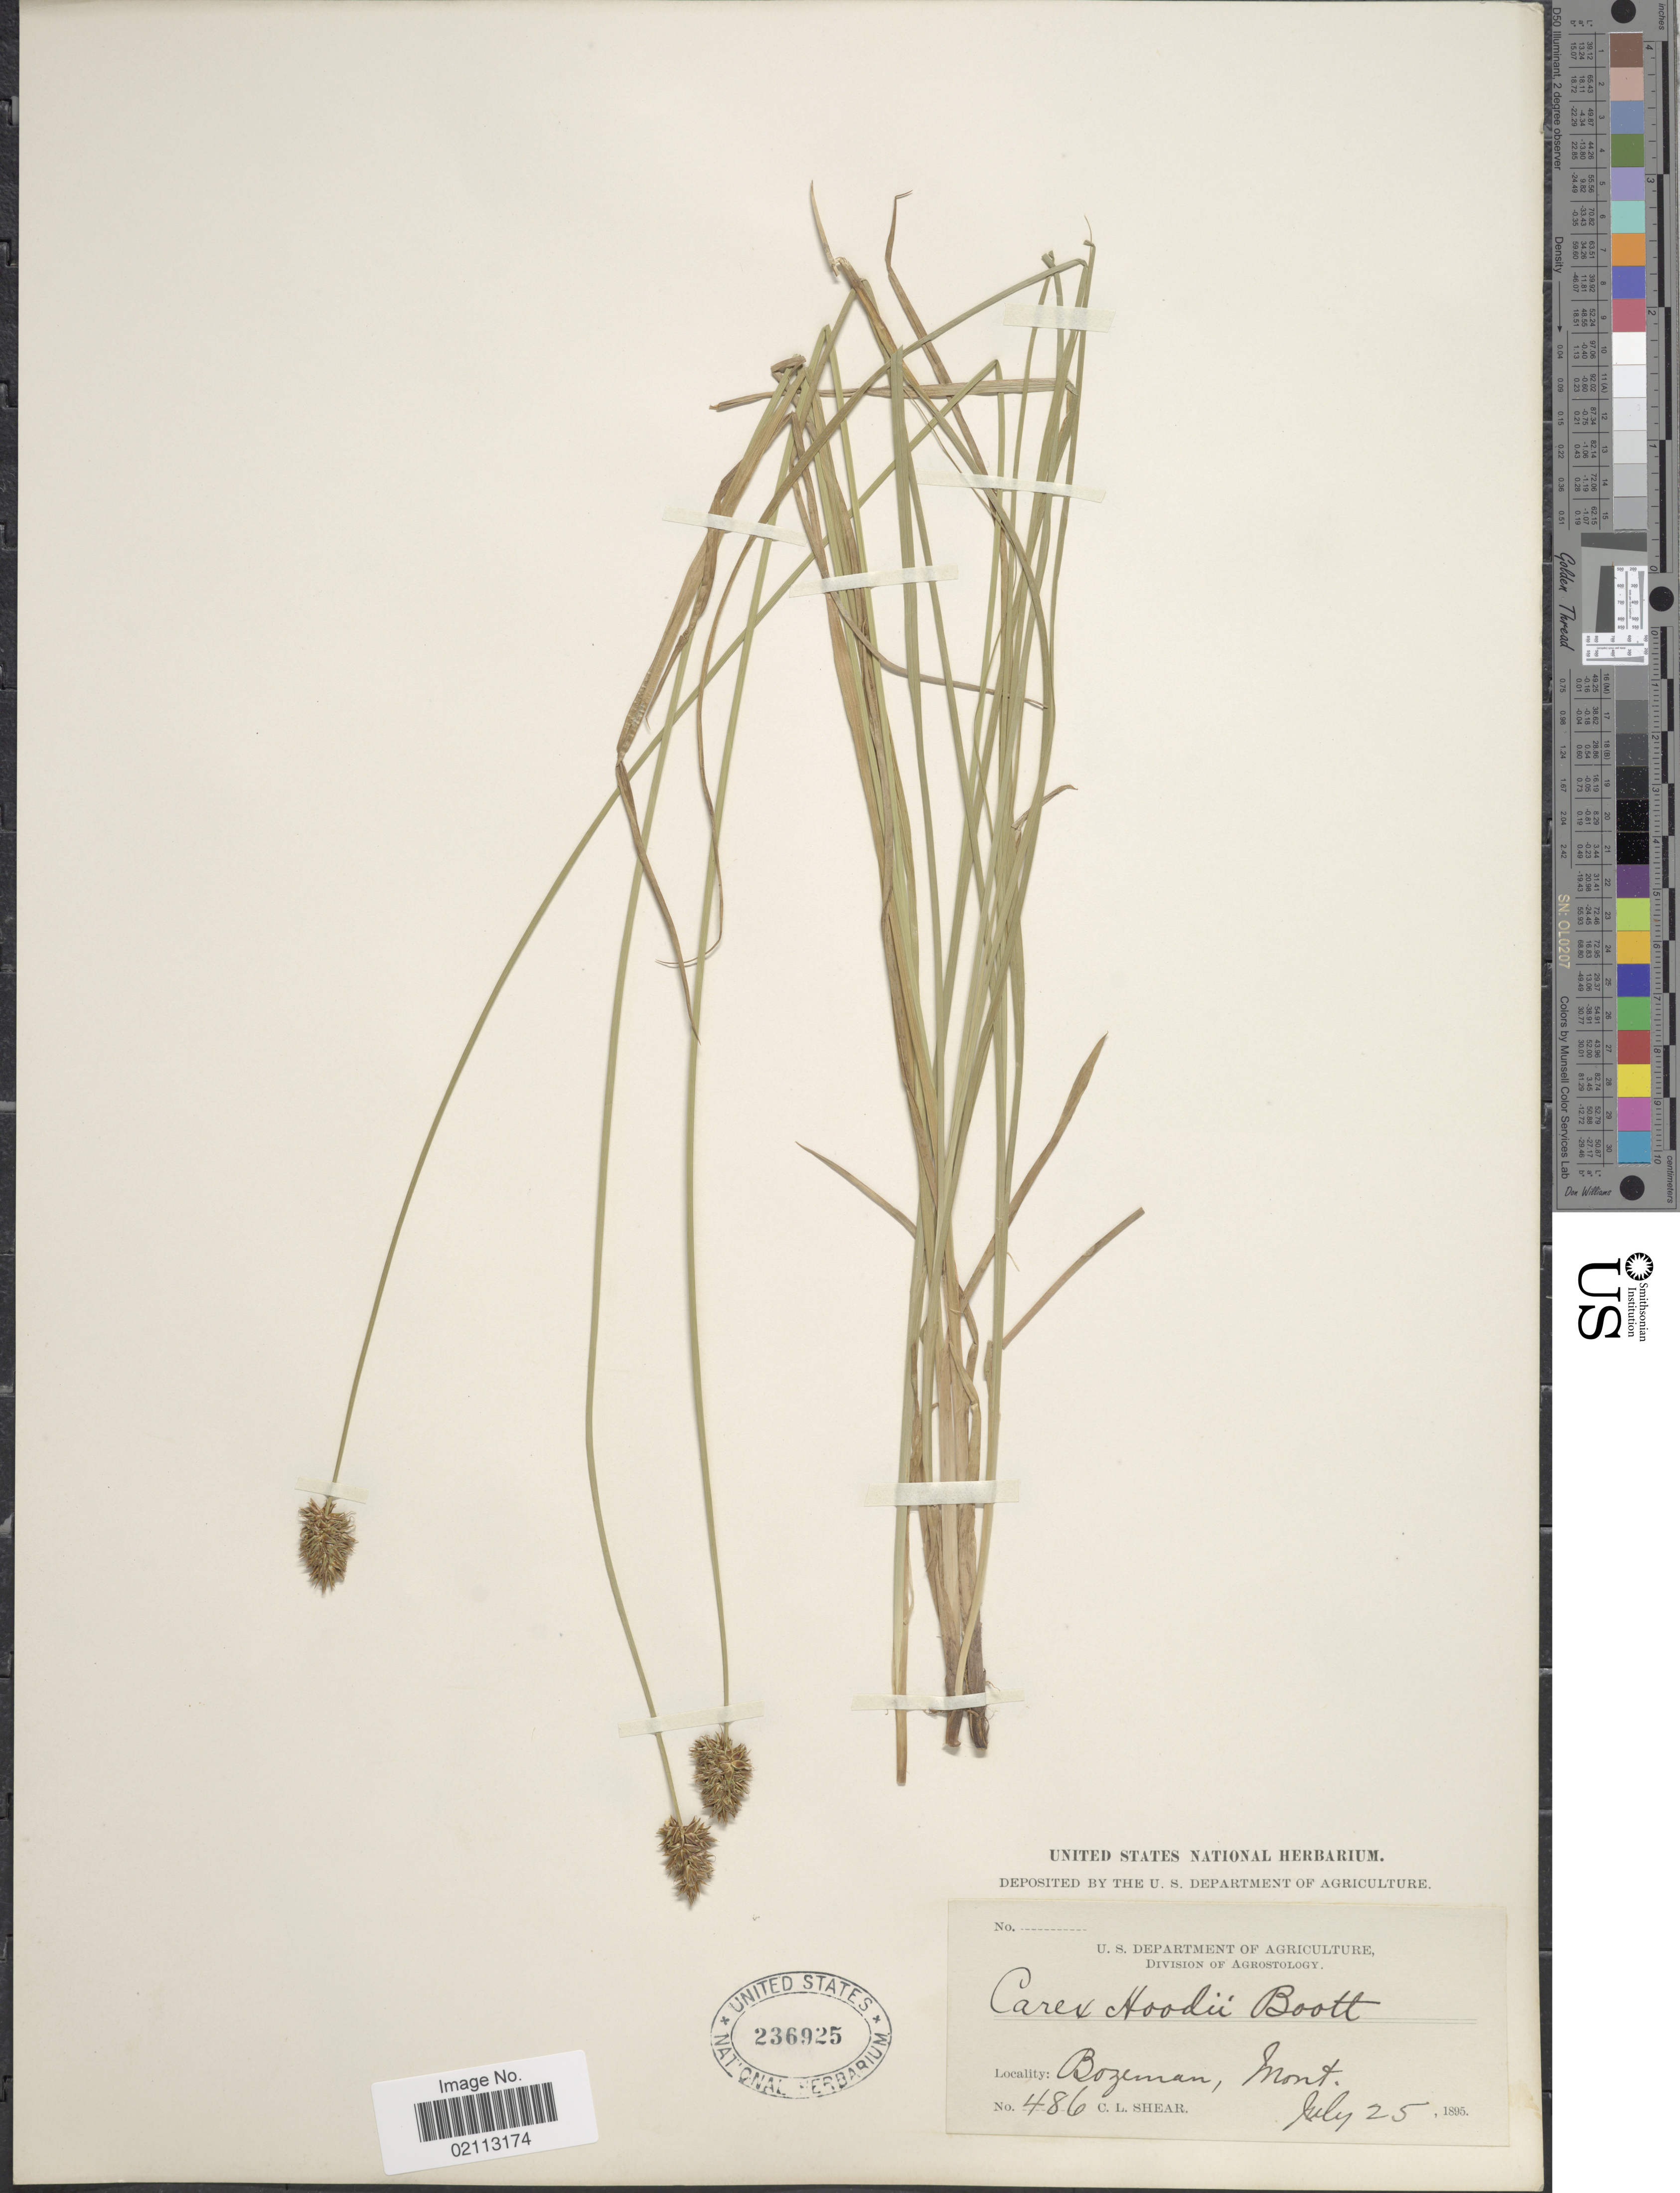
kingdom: Plantae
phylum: Tracheophyta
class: Liliopsida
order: Poales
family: Cyperaceae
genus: Carex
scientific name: Carex hoodii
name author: Boott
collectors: C. L. Shear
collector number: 486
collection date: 1895-07-25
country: United States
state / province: Montana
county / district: Gallatin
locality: Bozeman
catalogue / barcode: US 236925